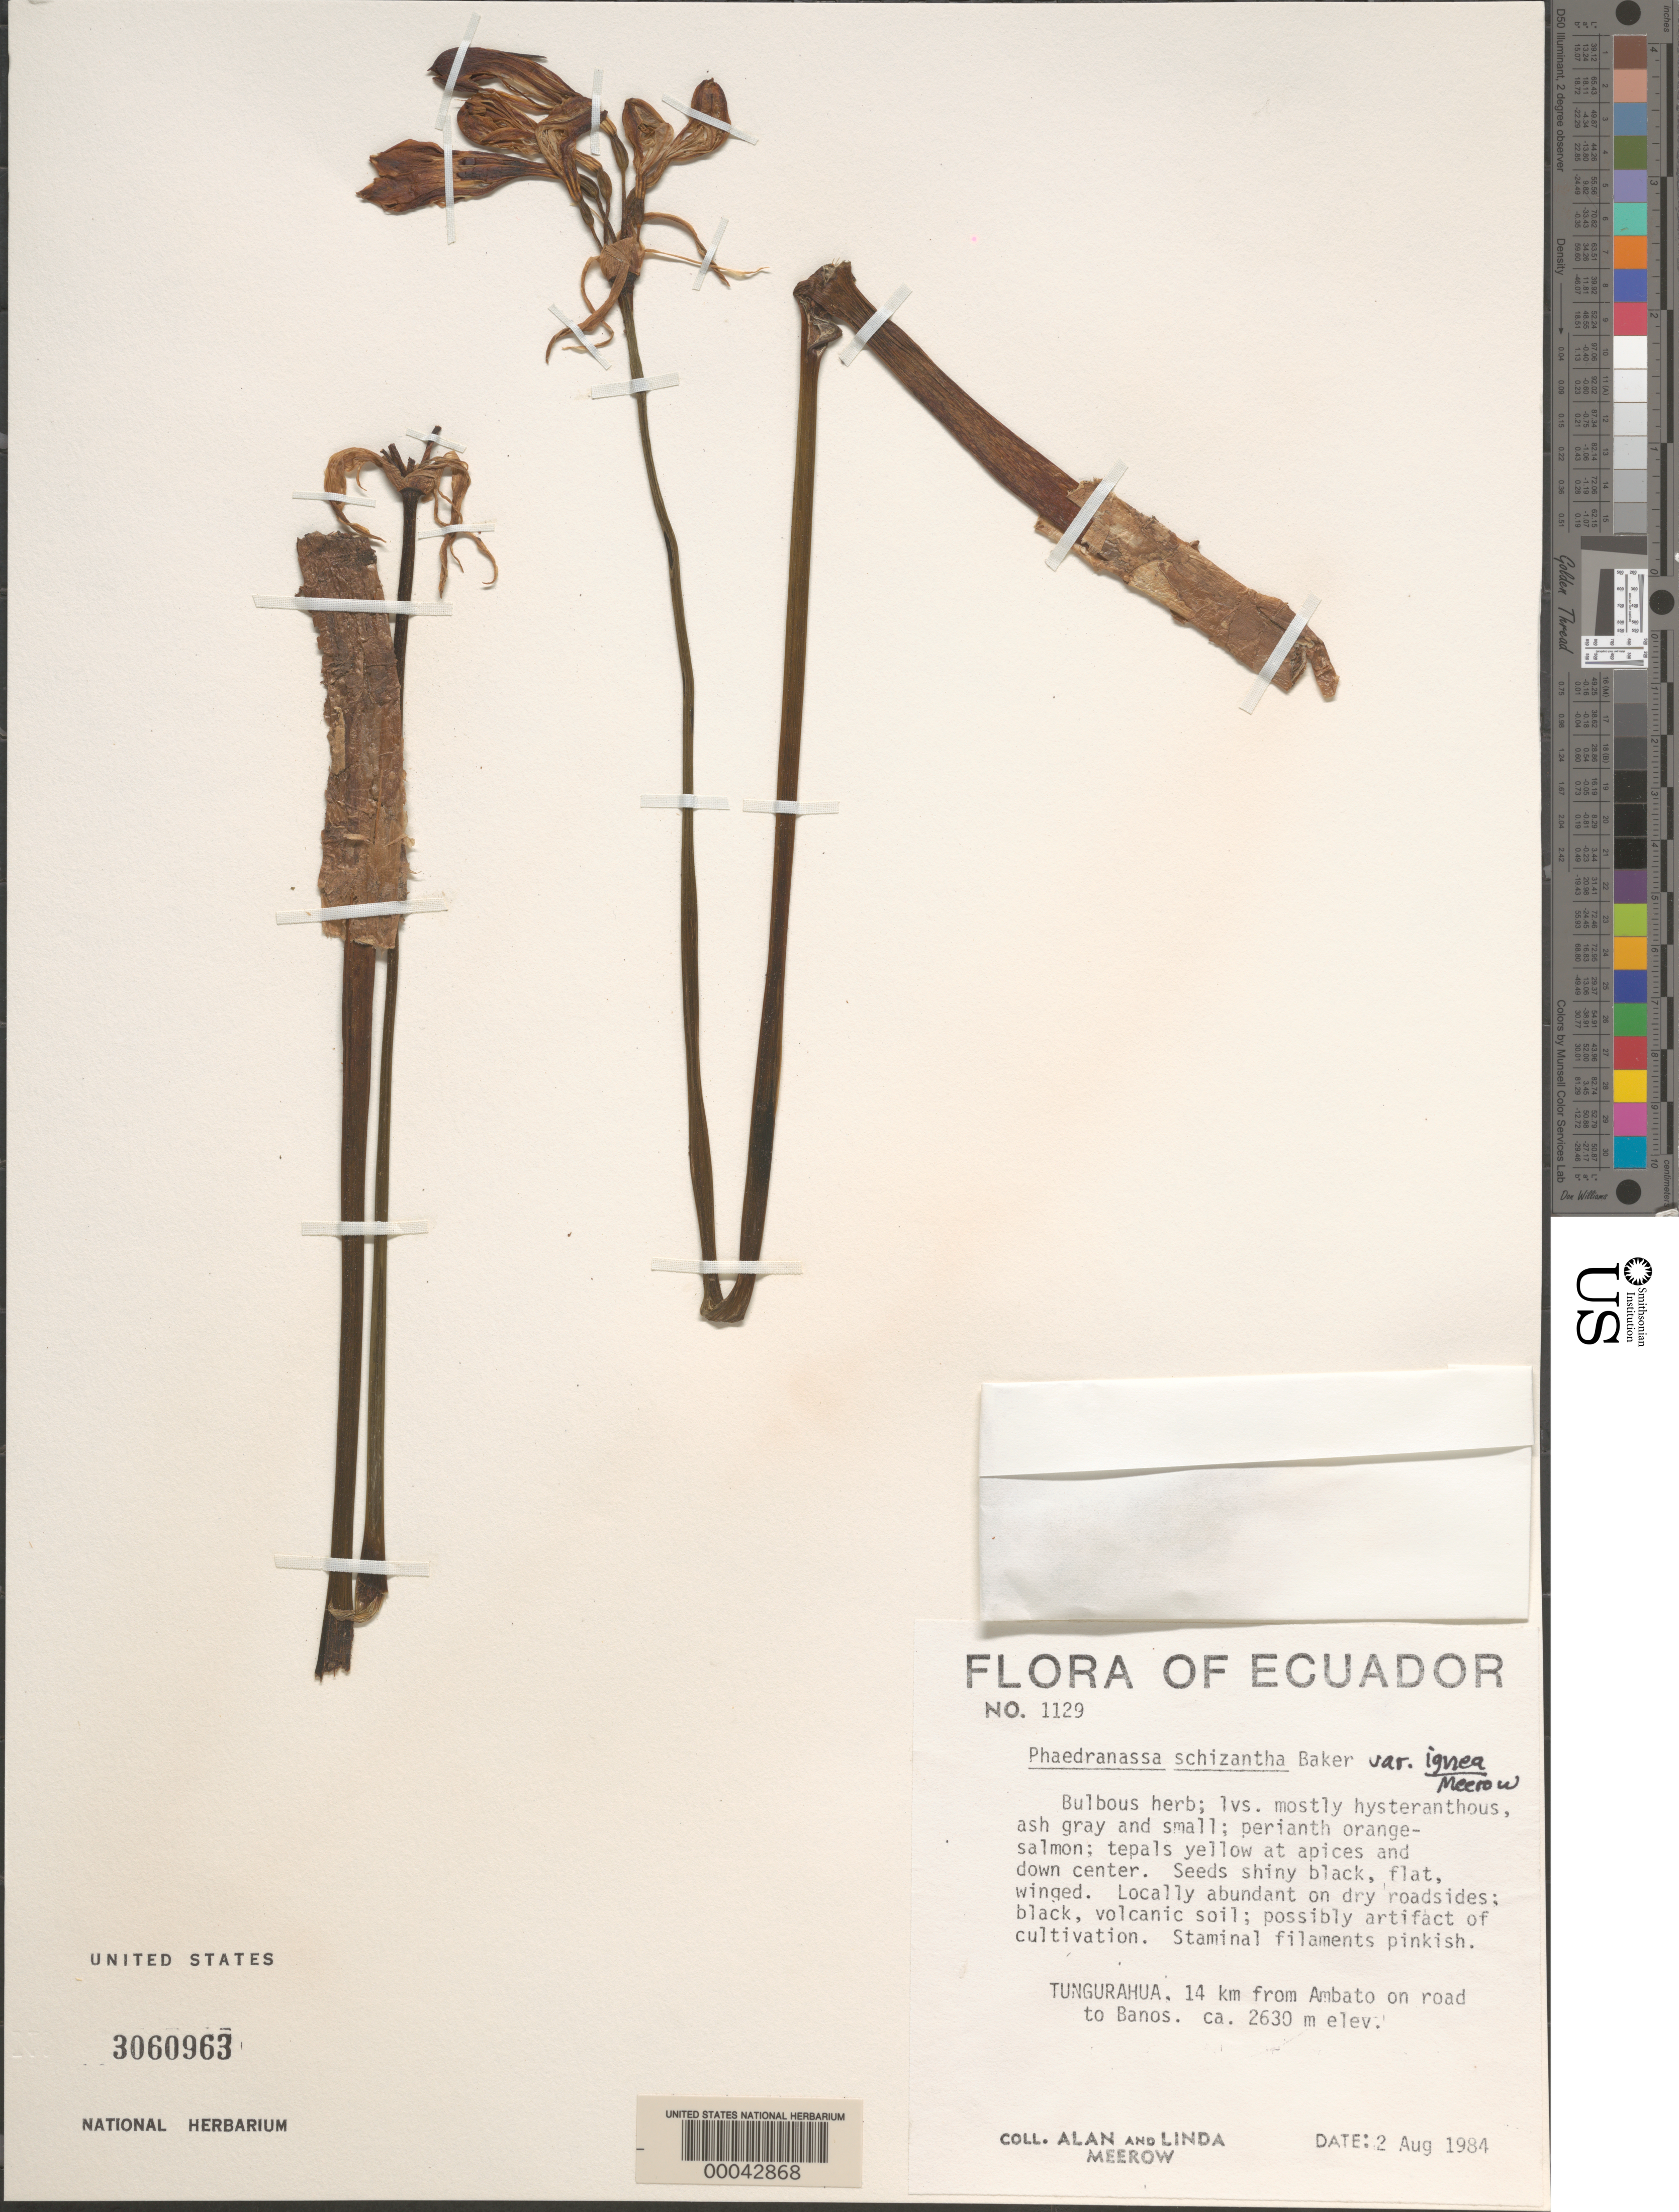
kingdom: Plantae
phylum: Tracheophyta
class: Liliopsida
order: Asparagales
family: Amaryllidaceae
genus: Phaedranassa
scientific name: Phaedranassa schizantha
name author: Baker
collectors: A. Meerow & L. Meerow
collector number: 1129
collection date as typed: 02 Aug 1984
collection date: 1984-08-02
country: Ecuador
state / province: Tungurahua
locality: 14 km from ambato on road to banos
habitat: Dry roadsides; black volcanic soil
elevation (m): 2630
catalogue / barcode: US 3060963